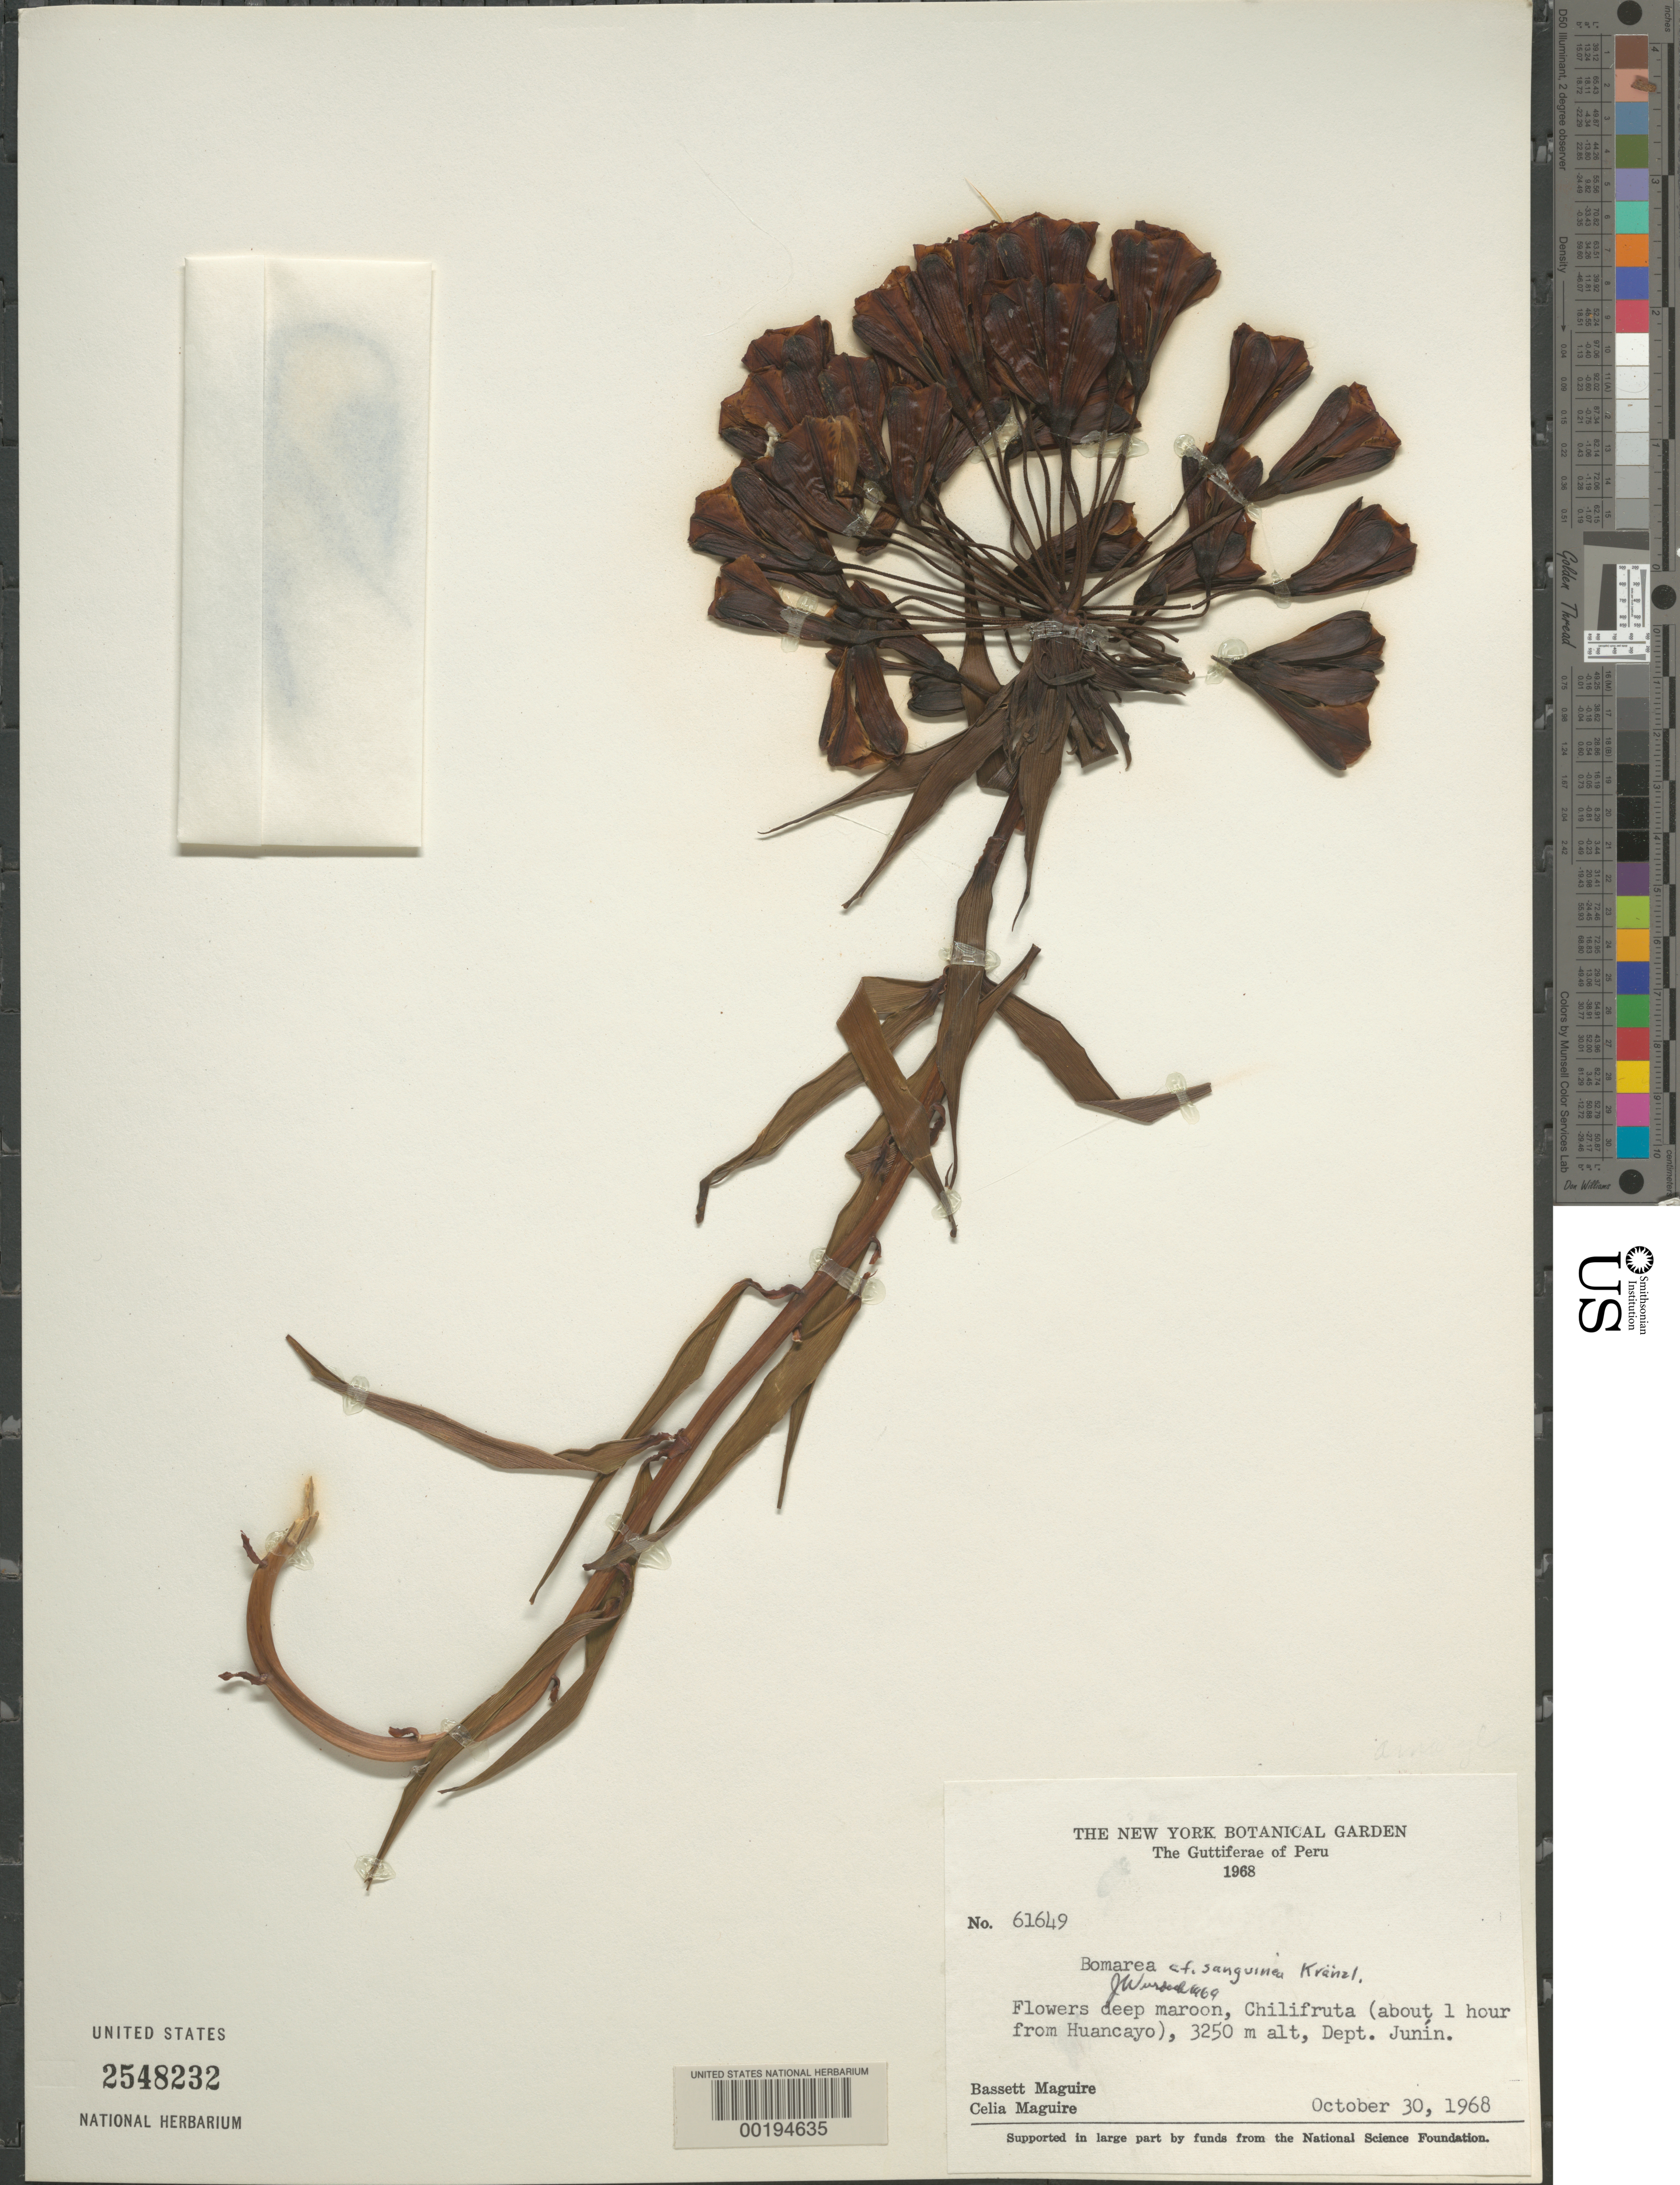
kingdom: Plantae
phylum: Tracheophyta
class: Liliopsida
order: Liliales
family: Alstroemeriaceae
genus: Bomarea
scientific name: Bomarea sanguinea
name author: Kraenzl.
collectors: B. Maguire & C. K. Maguire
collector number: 61649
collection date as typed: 30 Oct 1968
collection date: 1968-10-30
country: Peru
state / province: Junín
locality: Chilifruta (about 1 hour from huancayo)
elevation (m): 3250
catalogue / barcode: US 2548232